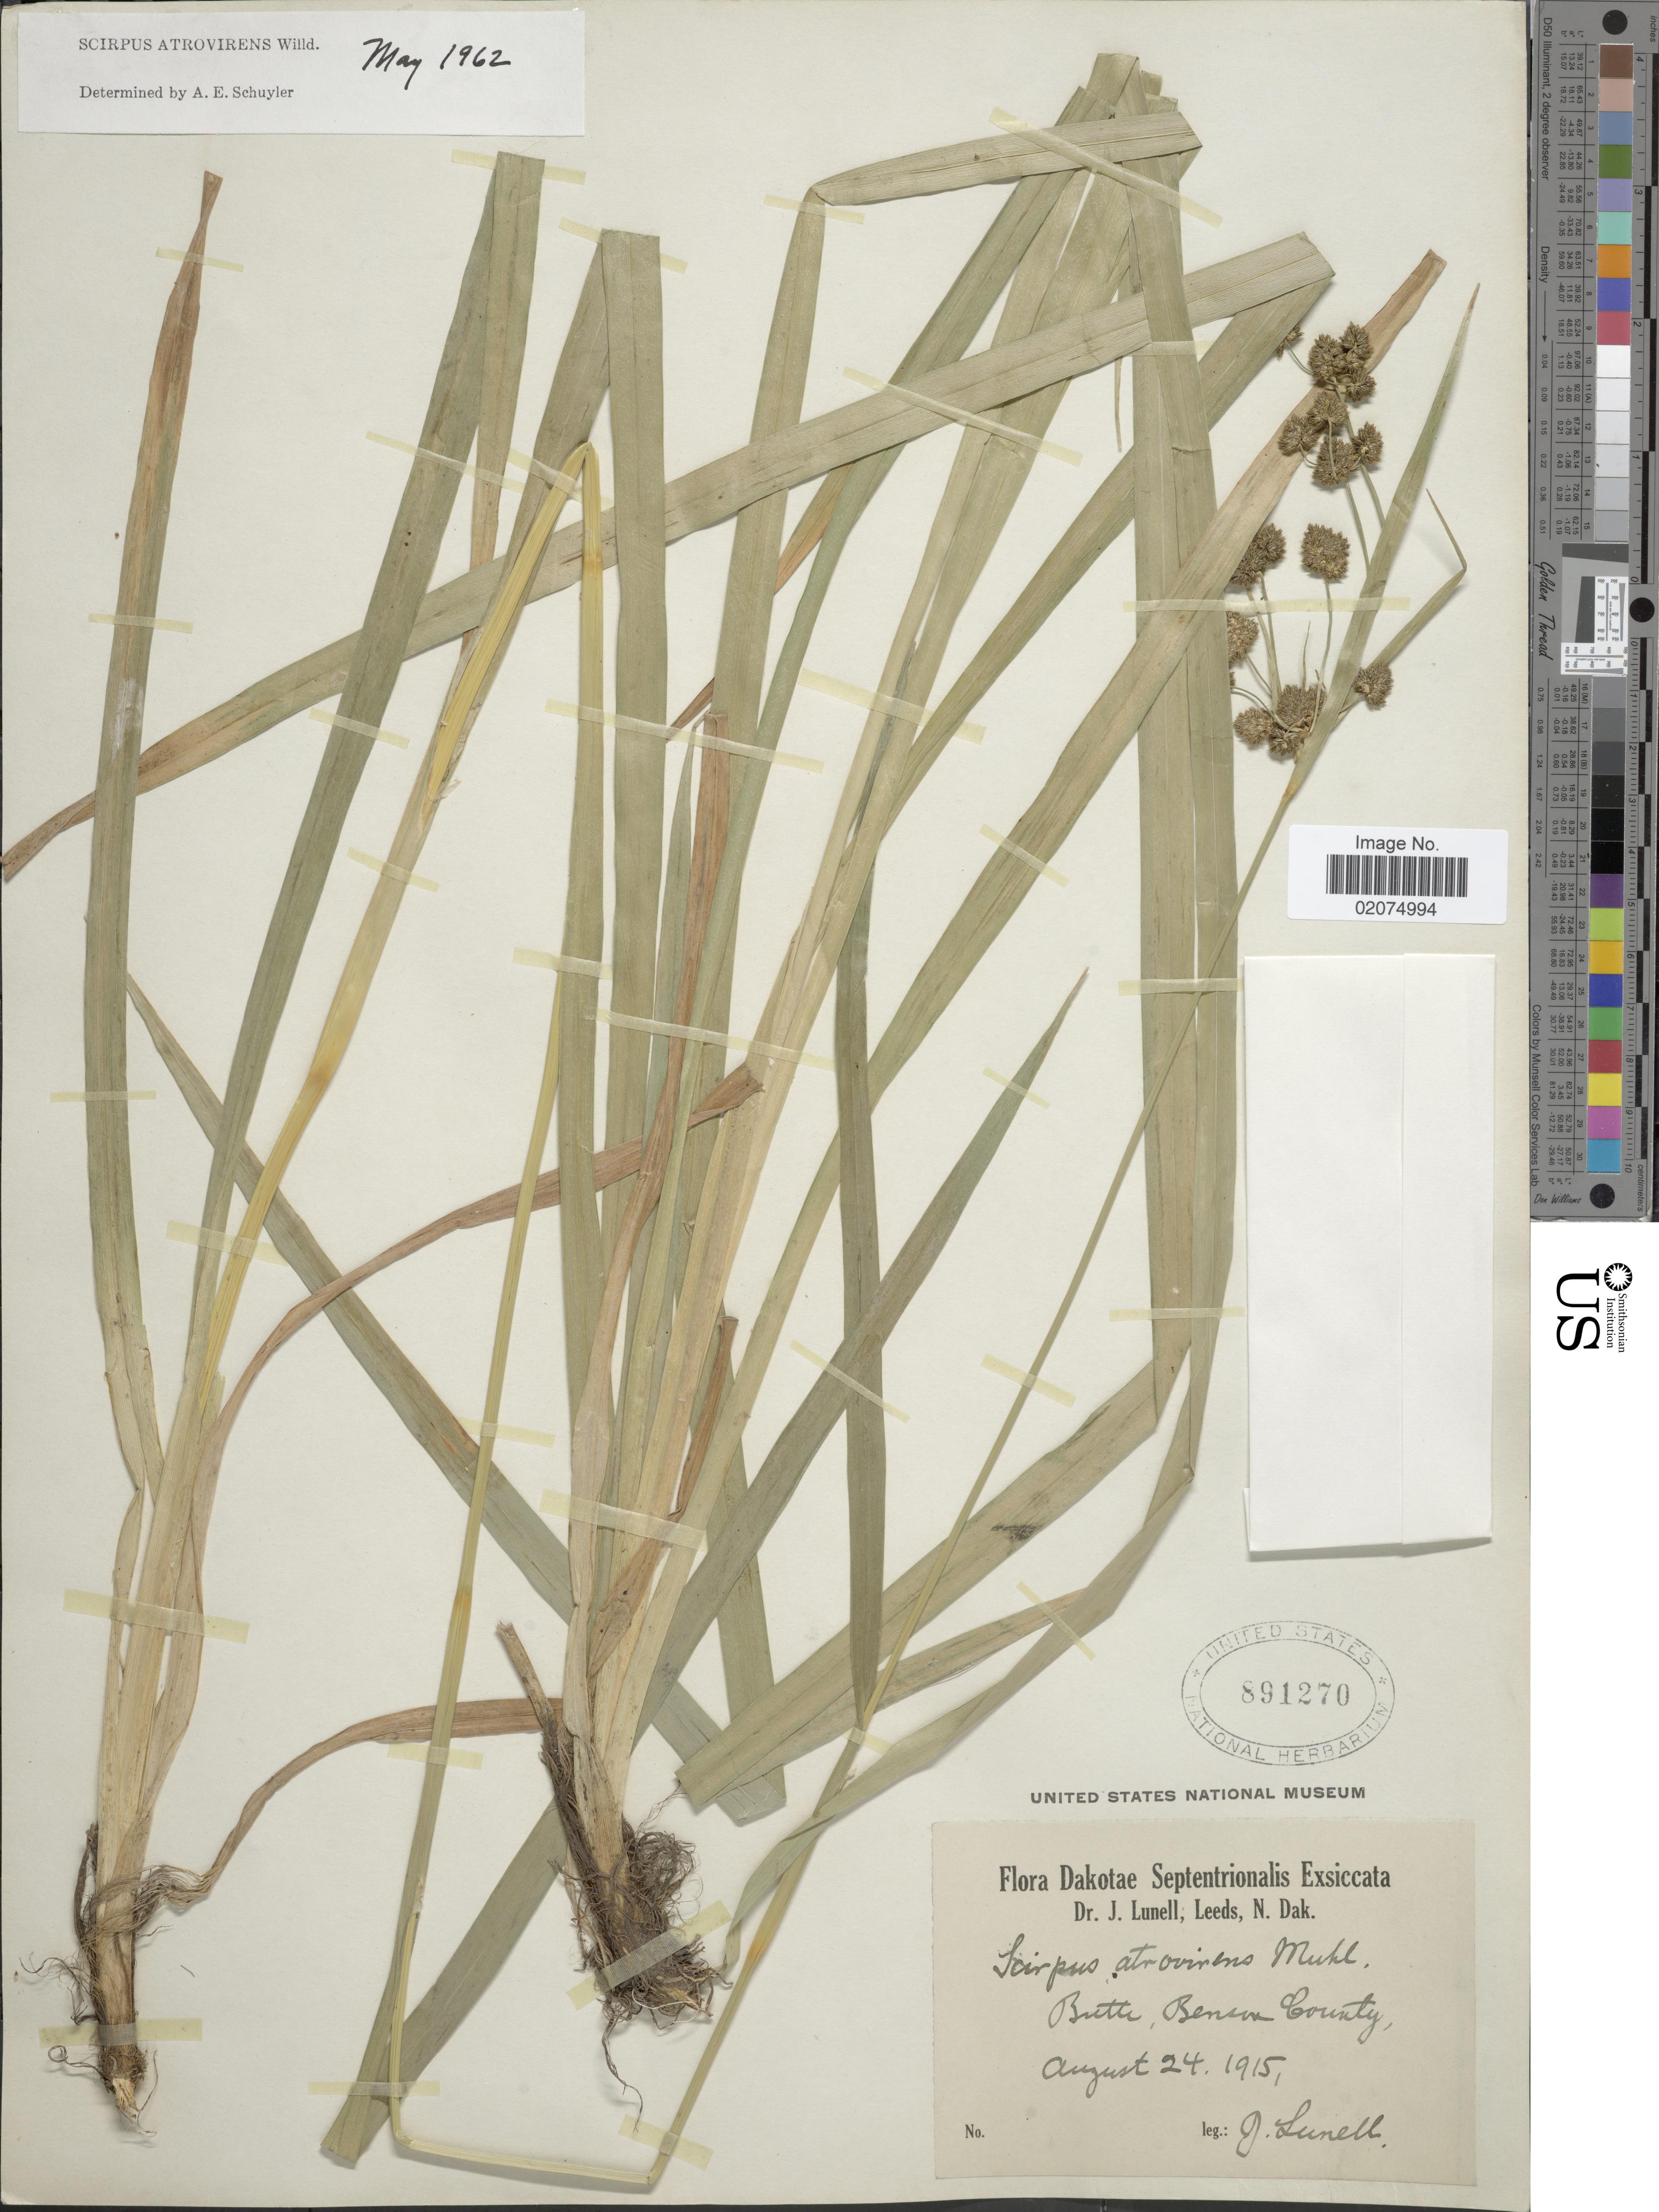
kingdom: Plantae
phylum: Tracheophyta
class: Liliopsida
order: Poales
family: Cyperaceae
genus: Scirpus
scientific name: Scirpus atrovirens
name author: Willd.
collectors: J. Lunell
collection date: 1915-08-24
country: United States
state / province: North Dakota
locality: Dakotae Septentrionalis, N. Dak., Butte, Benson County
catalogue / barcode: US 891270